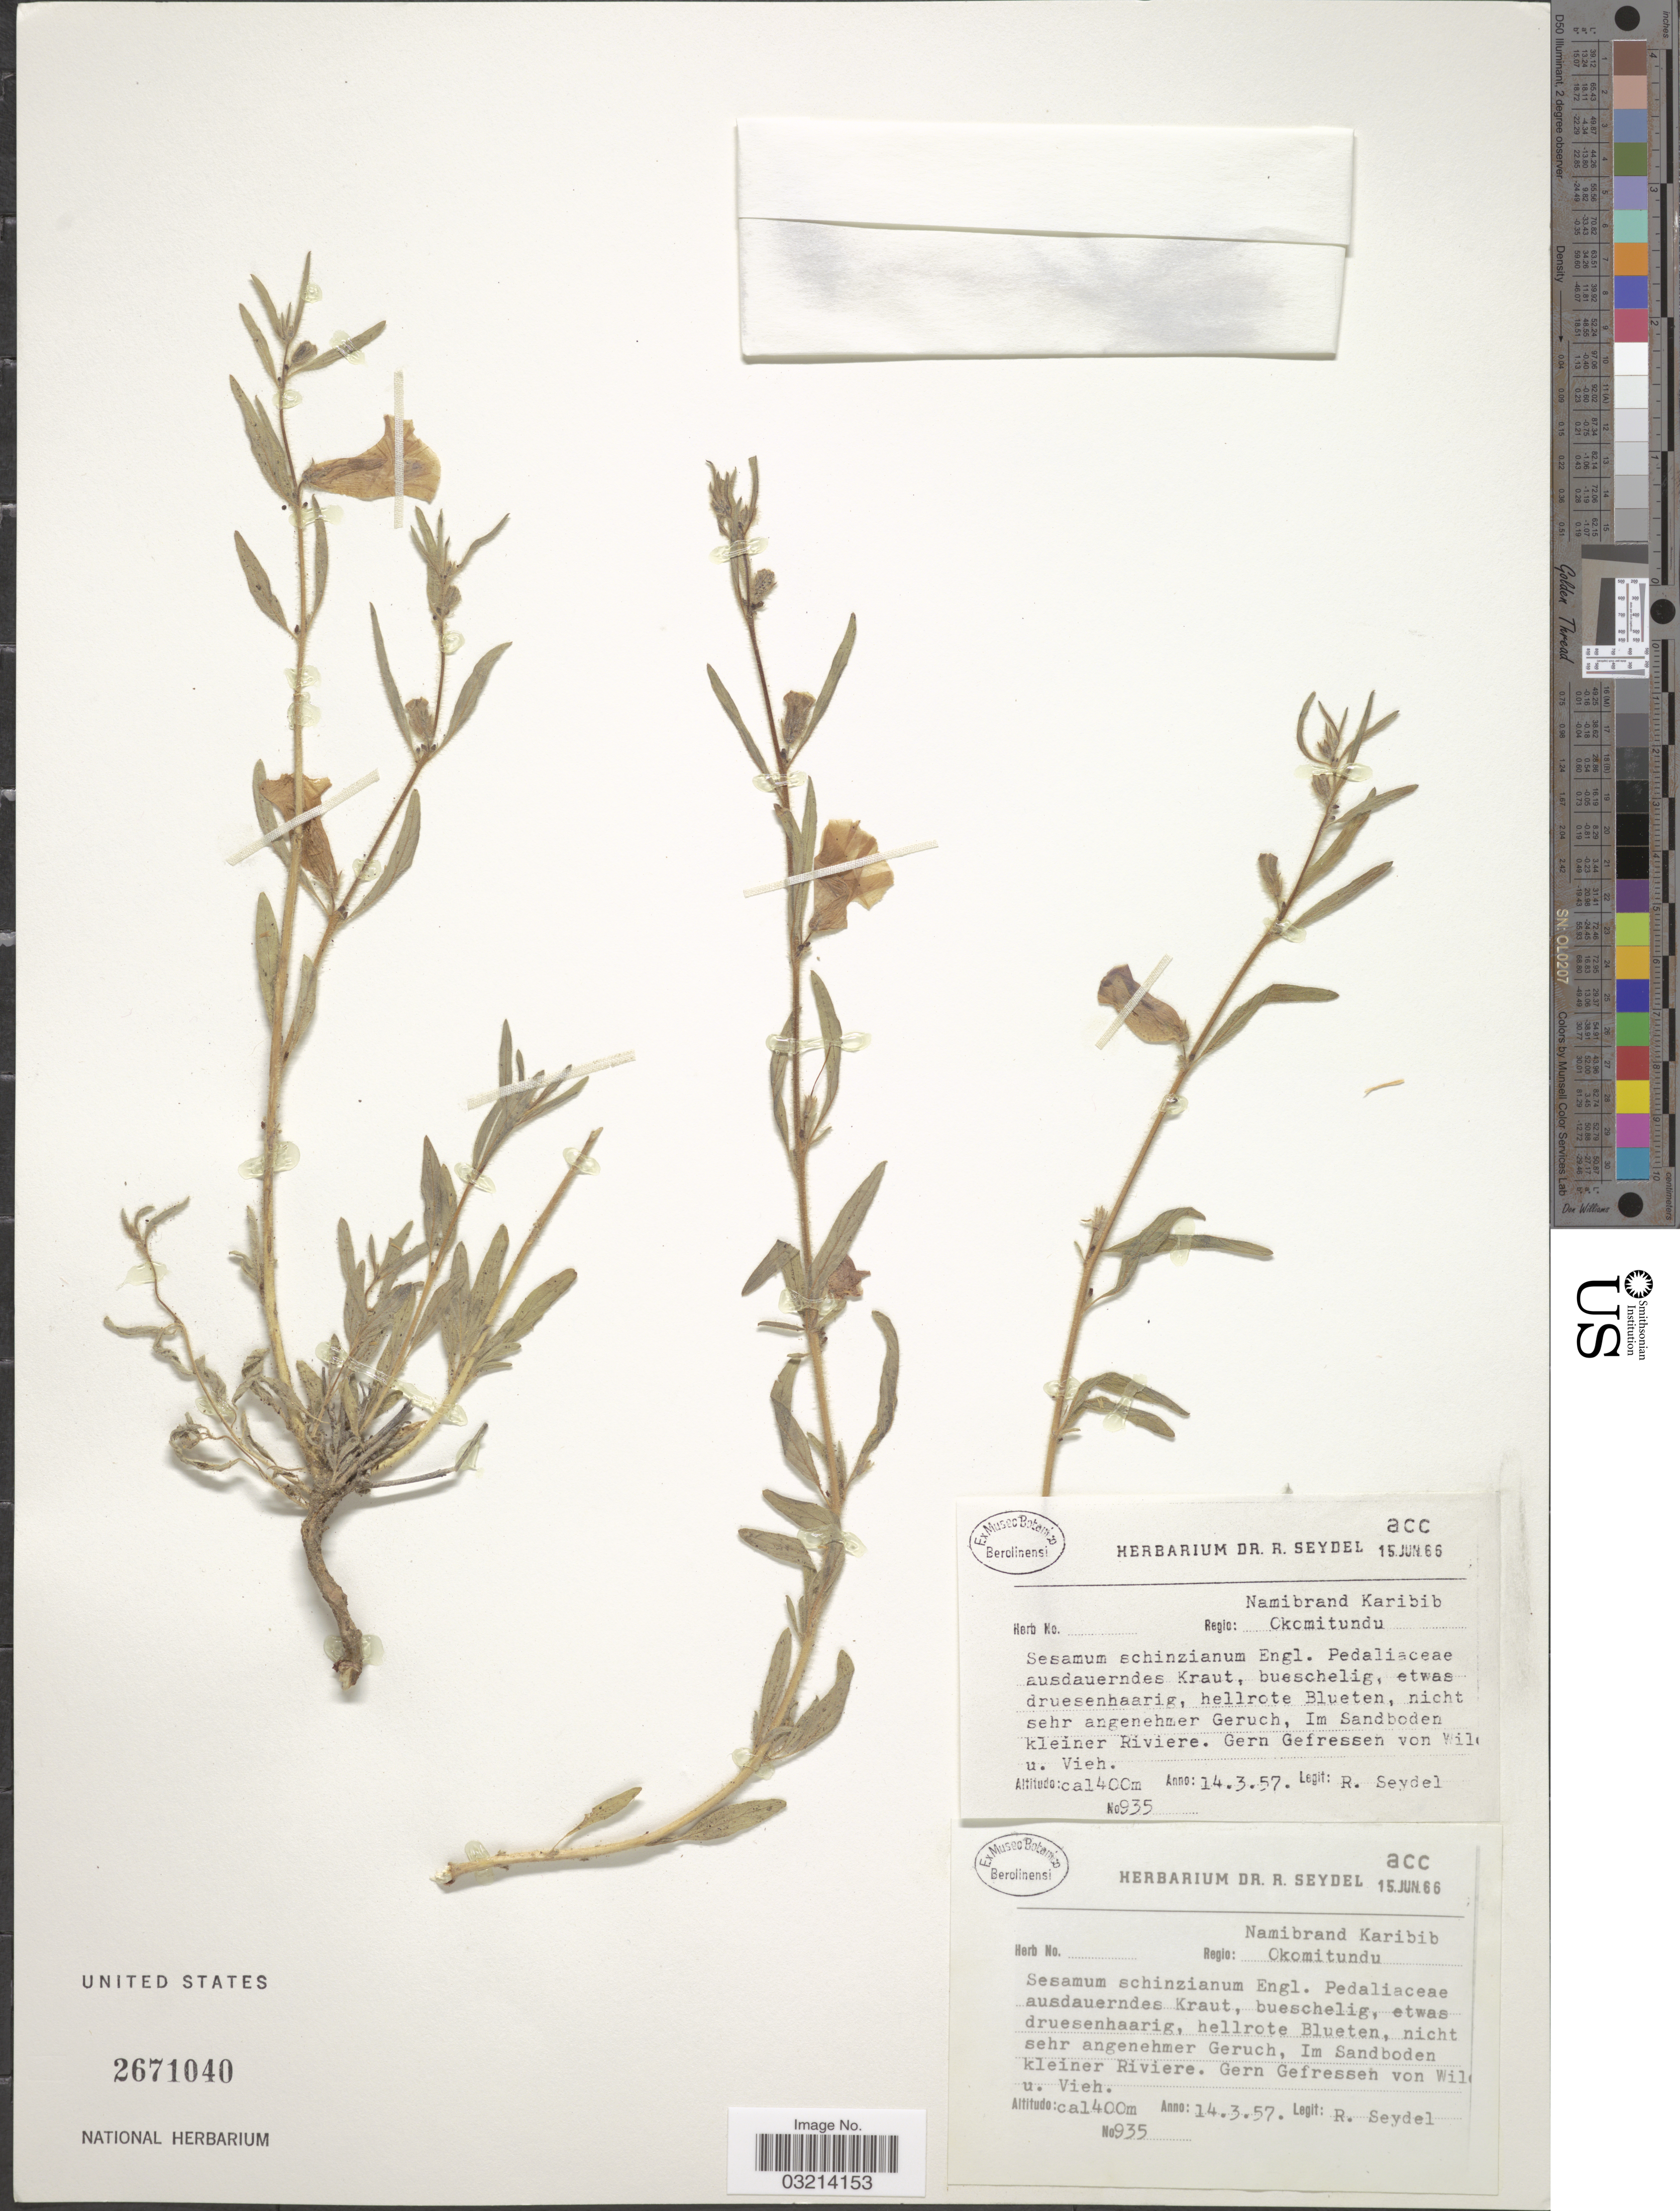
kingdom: Plantae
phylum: Tracheophyta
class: Magnoliopsida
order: Lamiales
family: Pedaliaceae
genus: Sesamum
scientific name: Sesamum schinzianum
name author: Asch.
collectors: R. Seydel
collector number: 935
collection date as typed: Transcribed d/m/y: 14/3/57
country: Namibia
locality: Regio: Namibrand Karibib Okomitundu. Im Sandboden kleiner Riviere.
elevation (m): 1400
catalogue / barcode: US 2671040